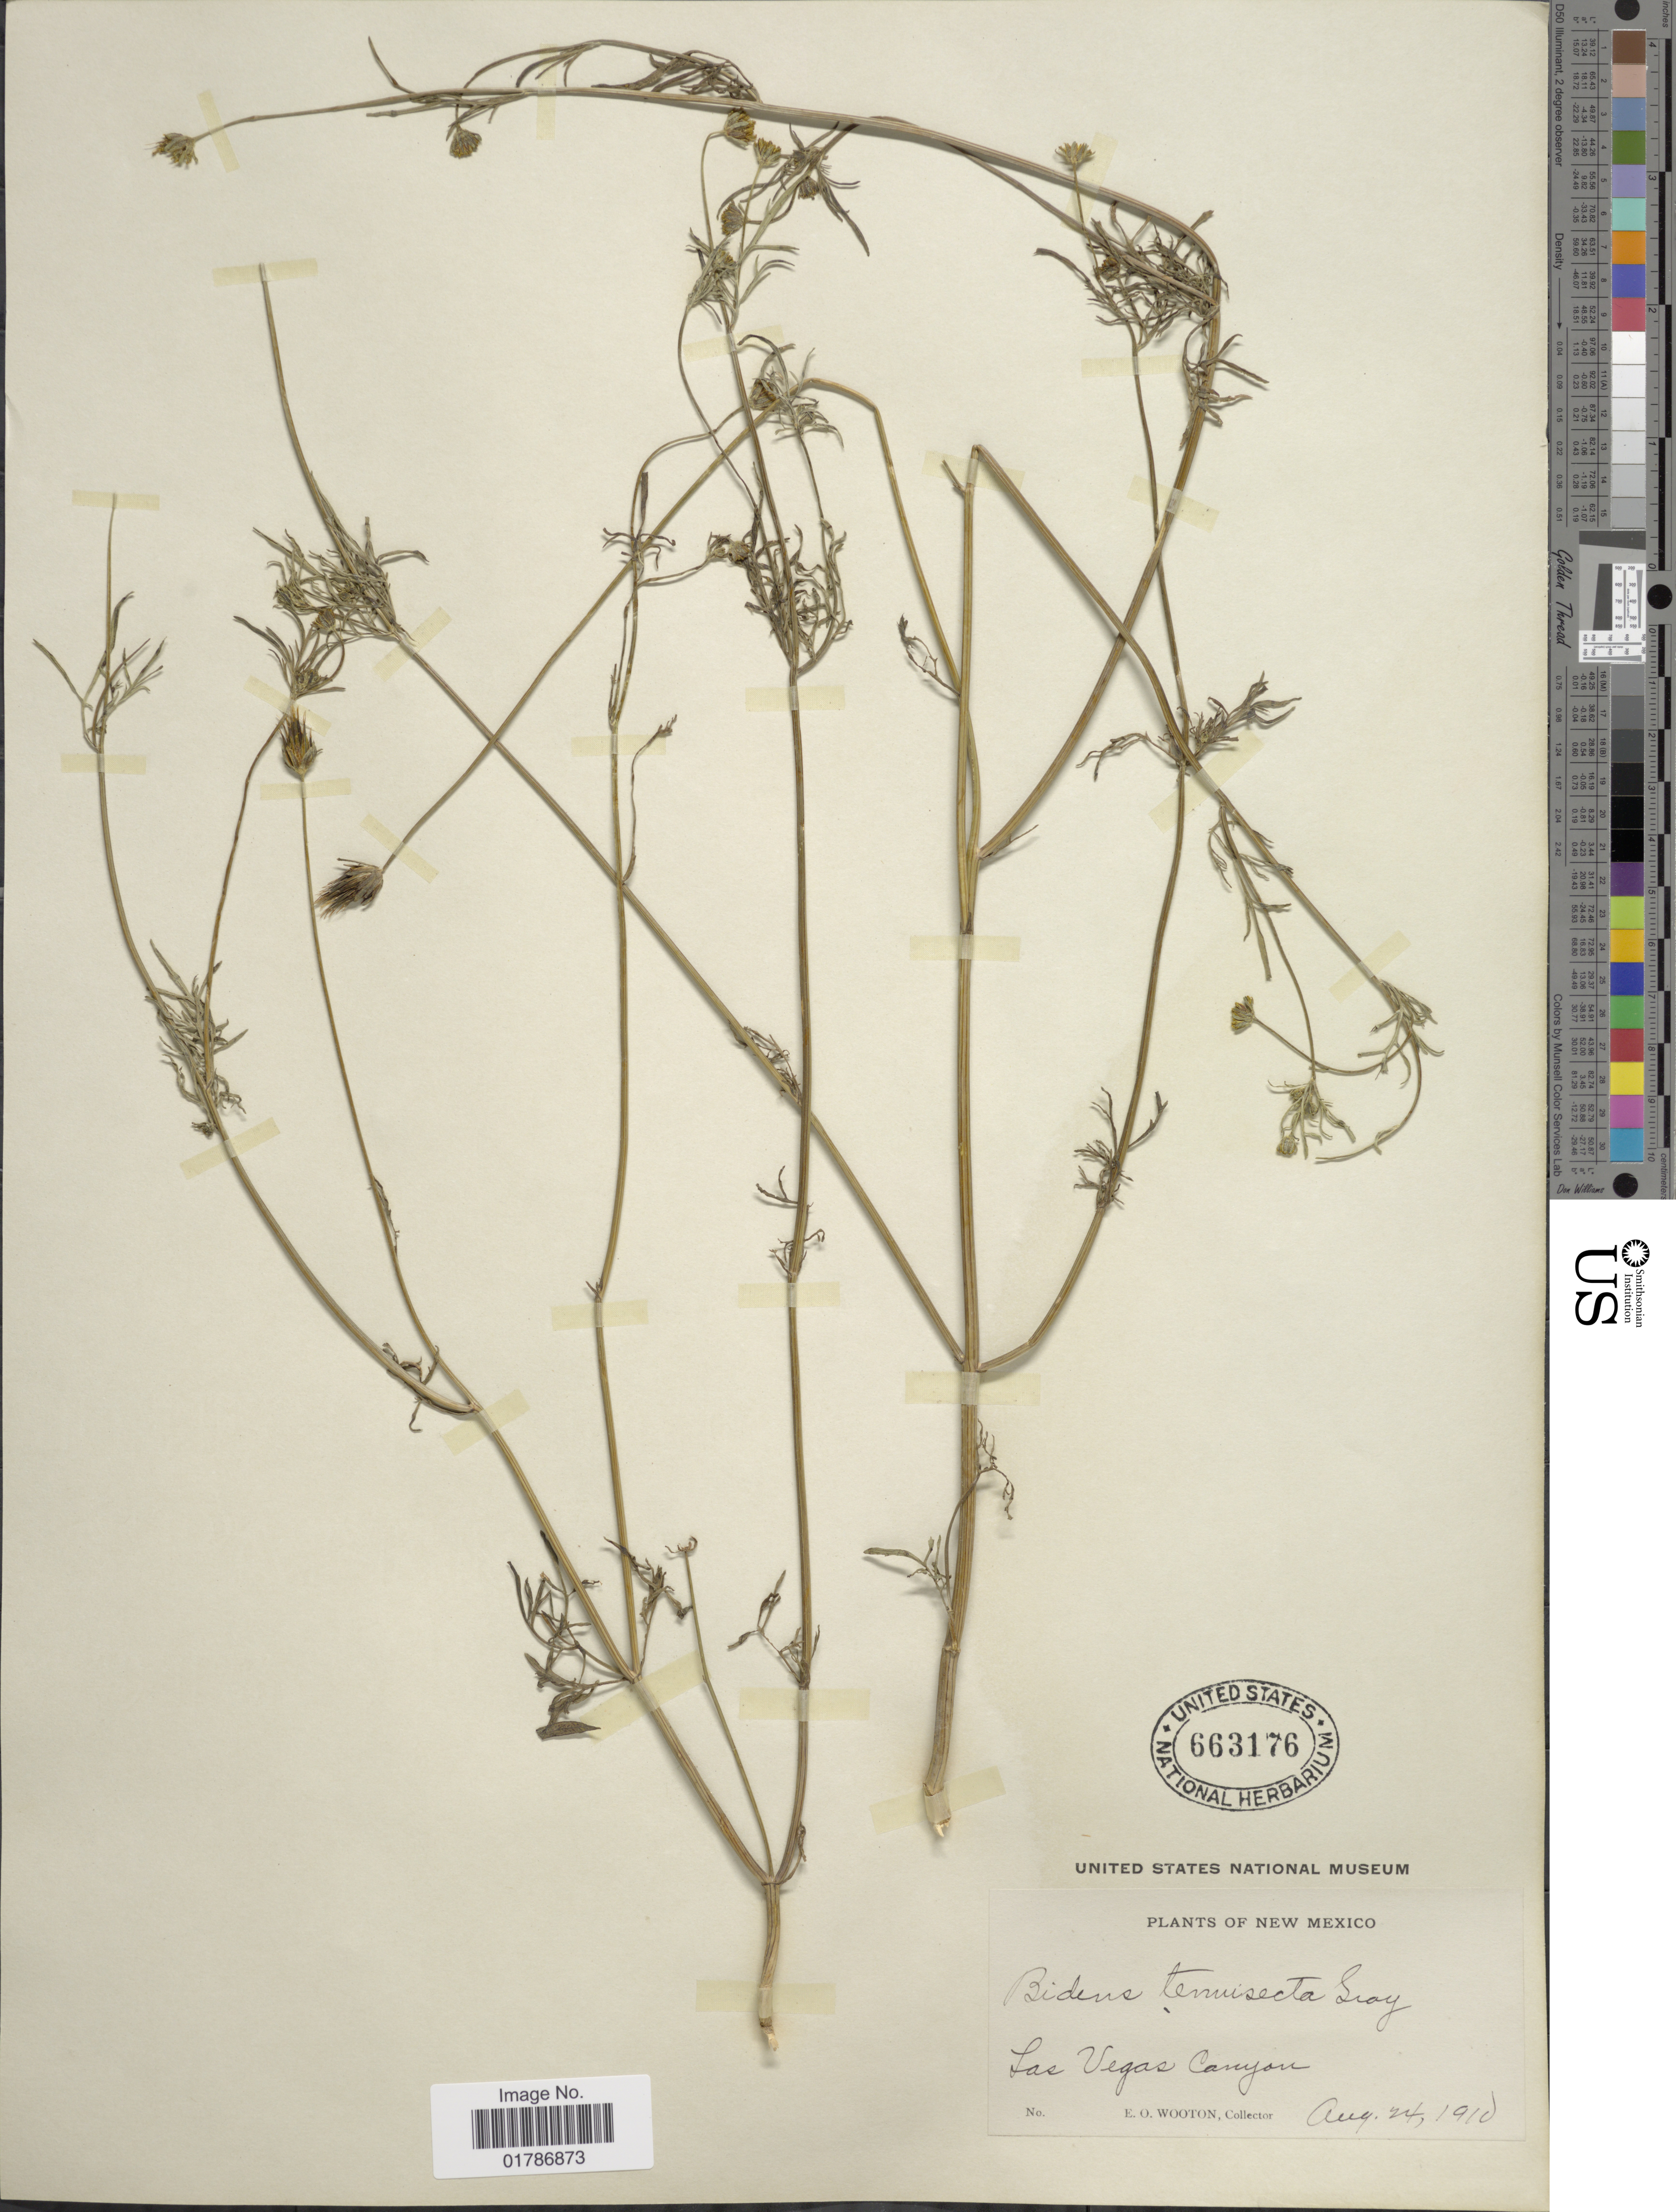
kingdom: Plantae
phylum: Tracheophyta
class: Magnoliopsida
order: Asterales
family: Asteraceae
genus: Bidens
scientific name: Bidens tenuisecta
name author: A. Gray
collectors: E. O. Wooton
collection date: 1910-08-24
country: United States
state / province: New Mexico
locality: Las Vegas Canyon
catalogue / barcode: US 663176